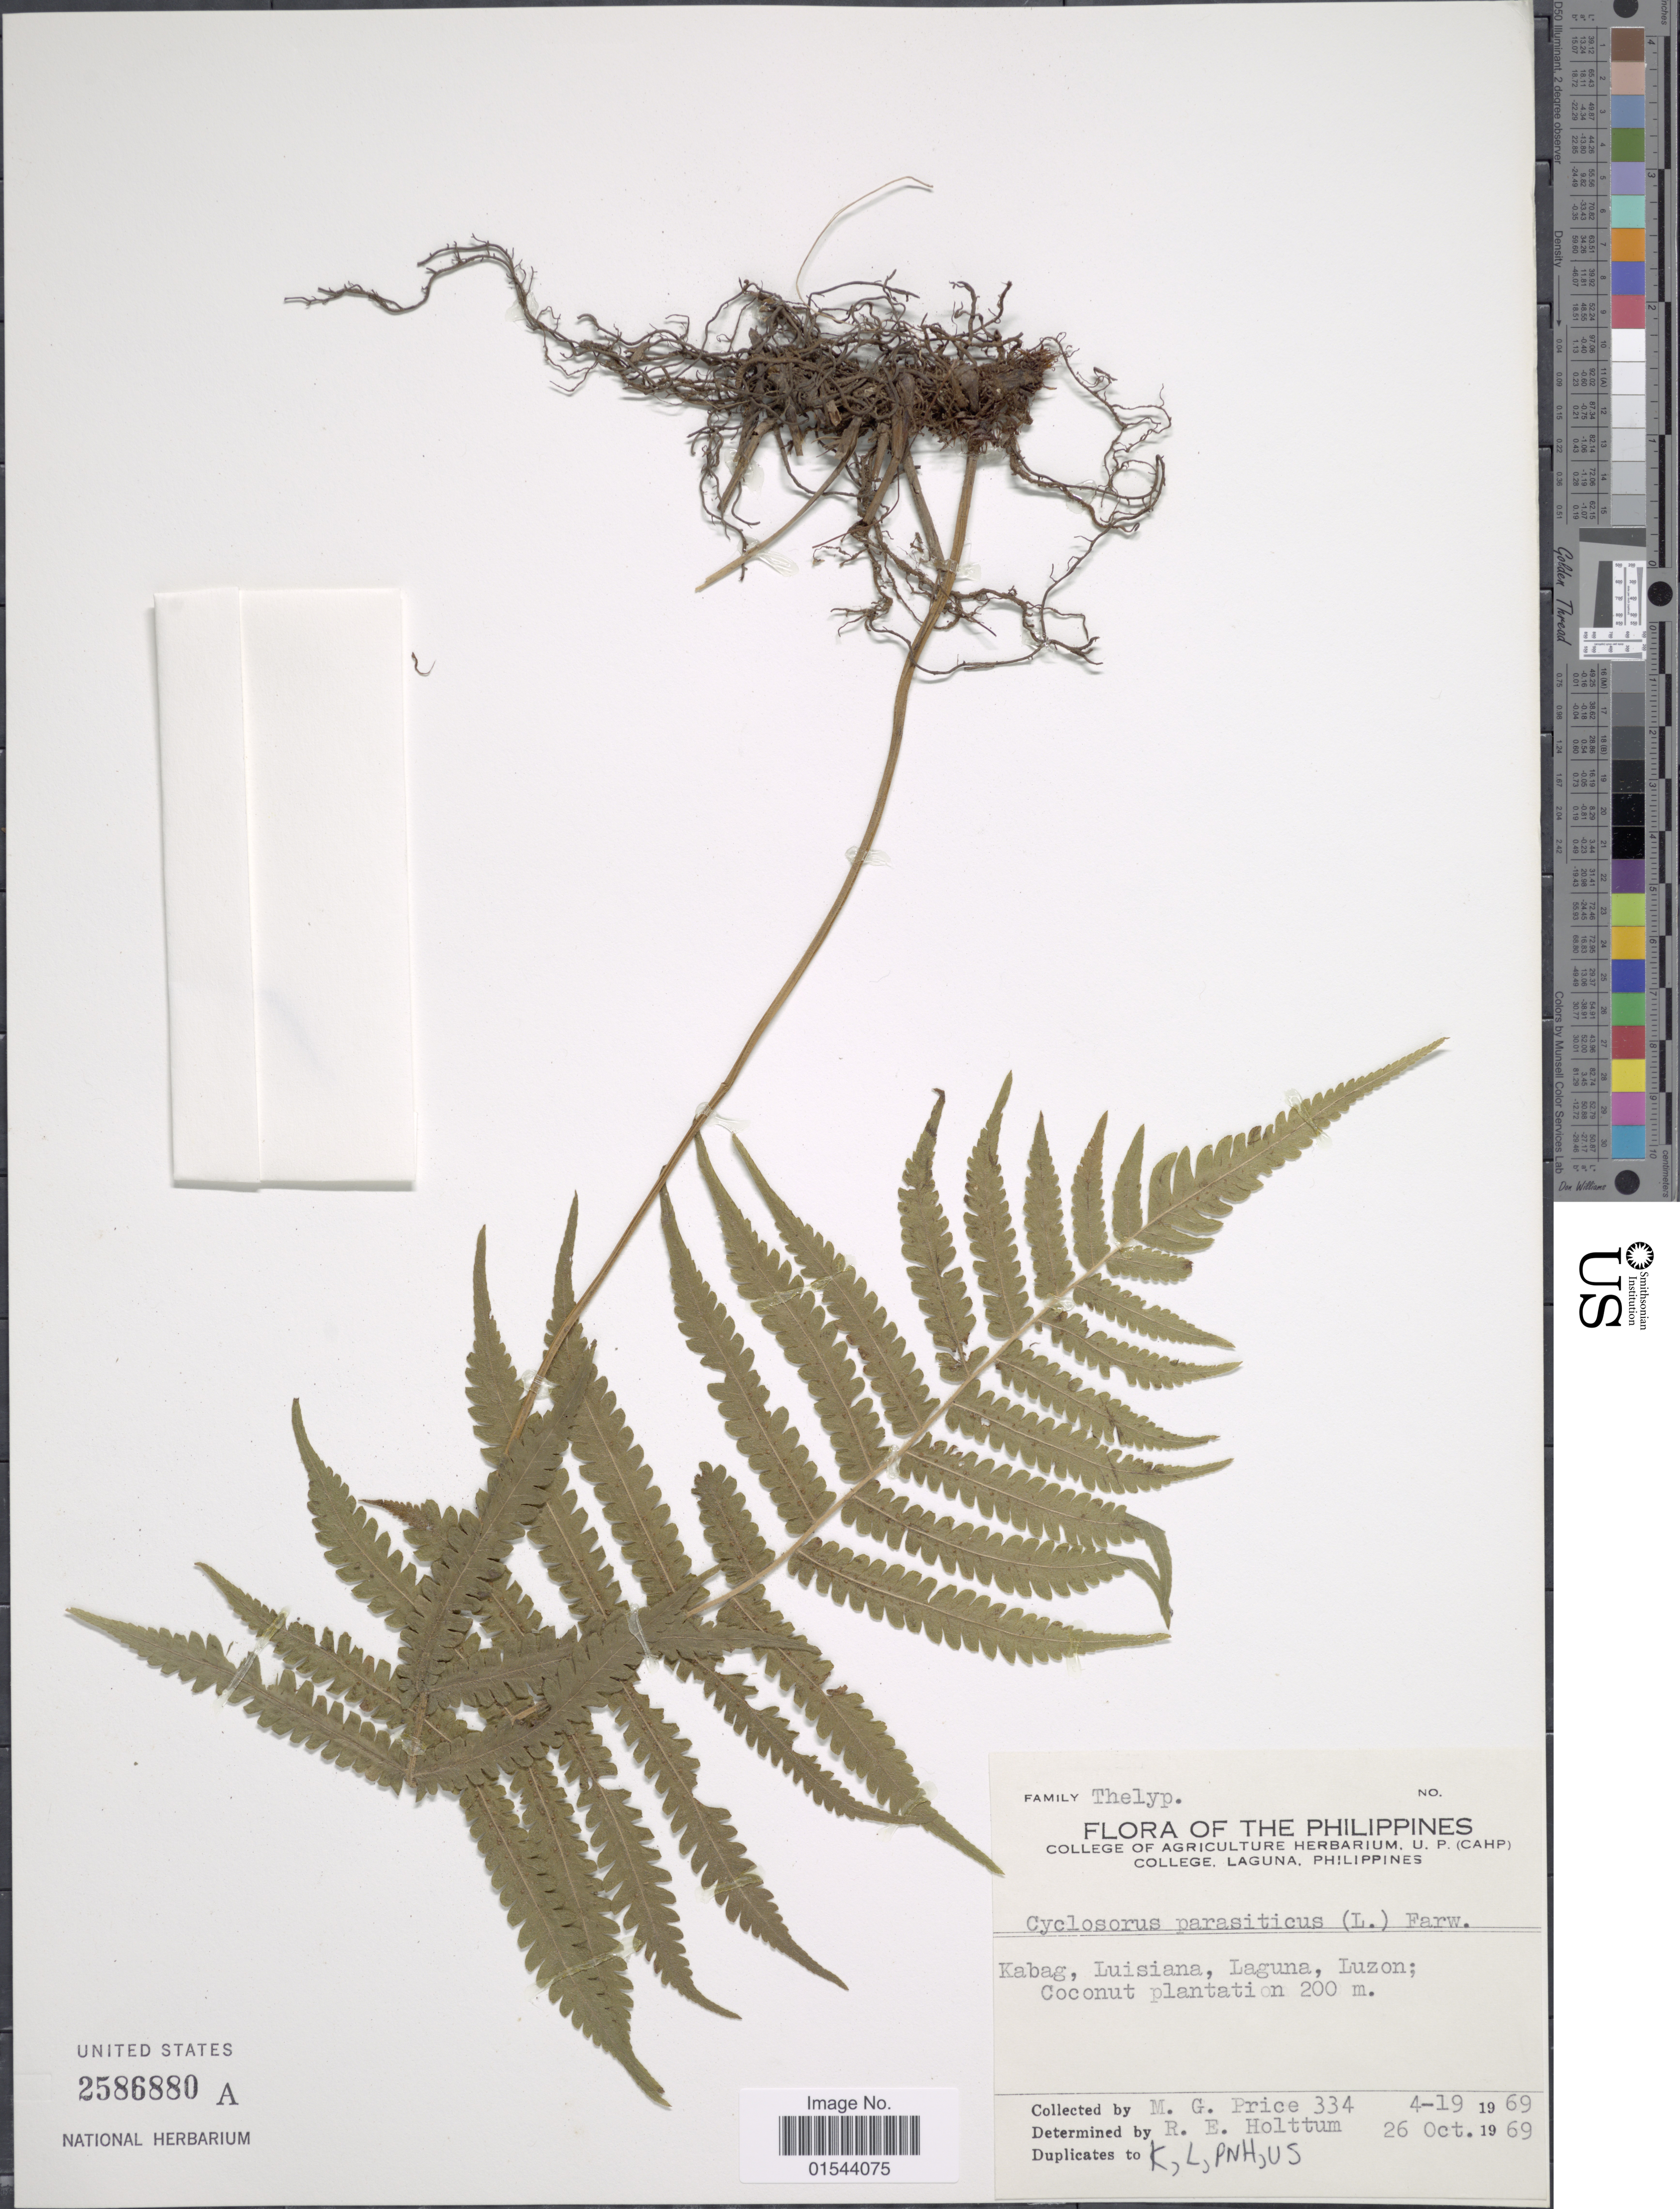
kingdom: Plantae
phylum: Tracheophyta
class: Polypodiopsida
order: Polypodiales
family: Thelypteridaceae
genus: Christella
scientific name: Christella parasitica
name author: (L.) H. Lév.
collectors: M. G. Price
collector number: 334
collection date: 1969-04-19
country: Philippines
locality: Kabag, Luisiana, Laguna, Luzon; Coconut plantation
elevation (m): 200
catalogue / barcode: US 258688A